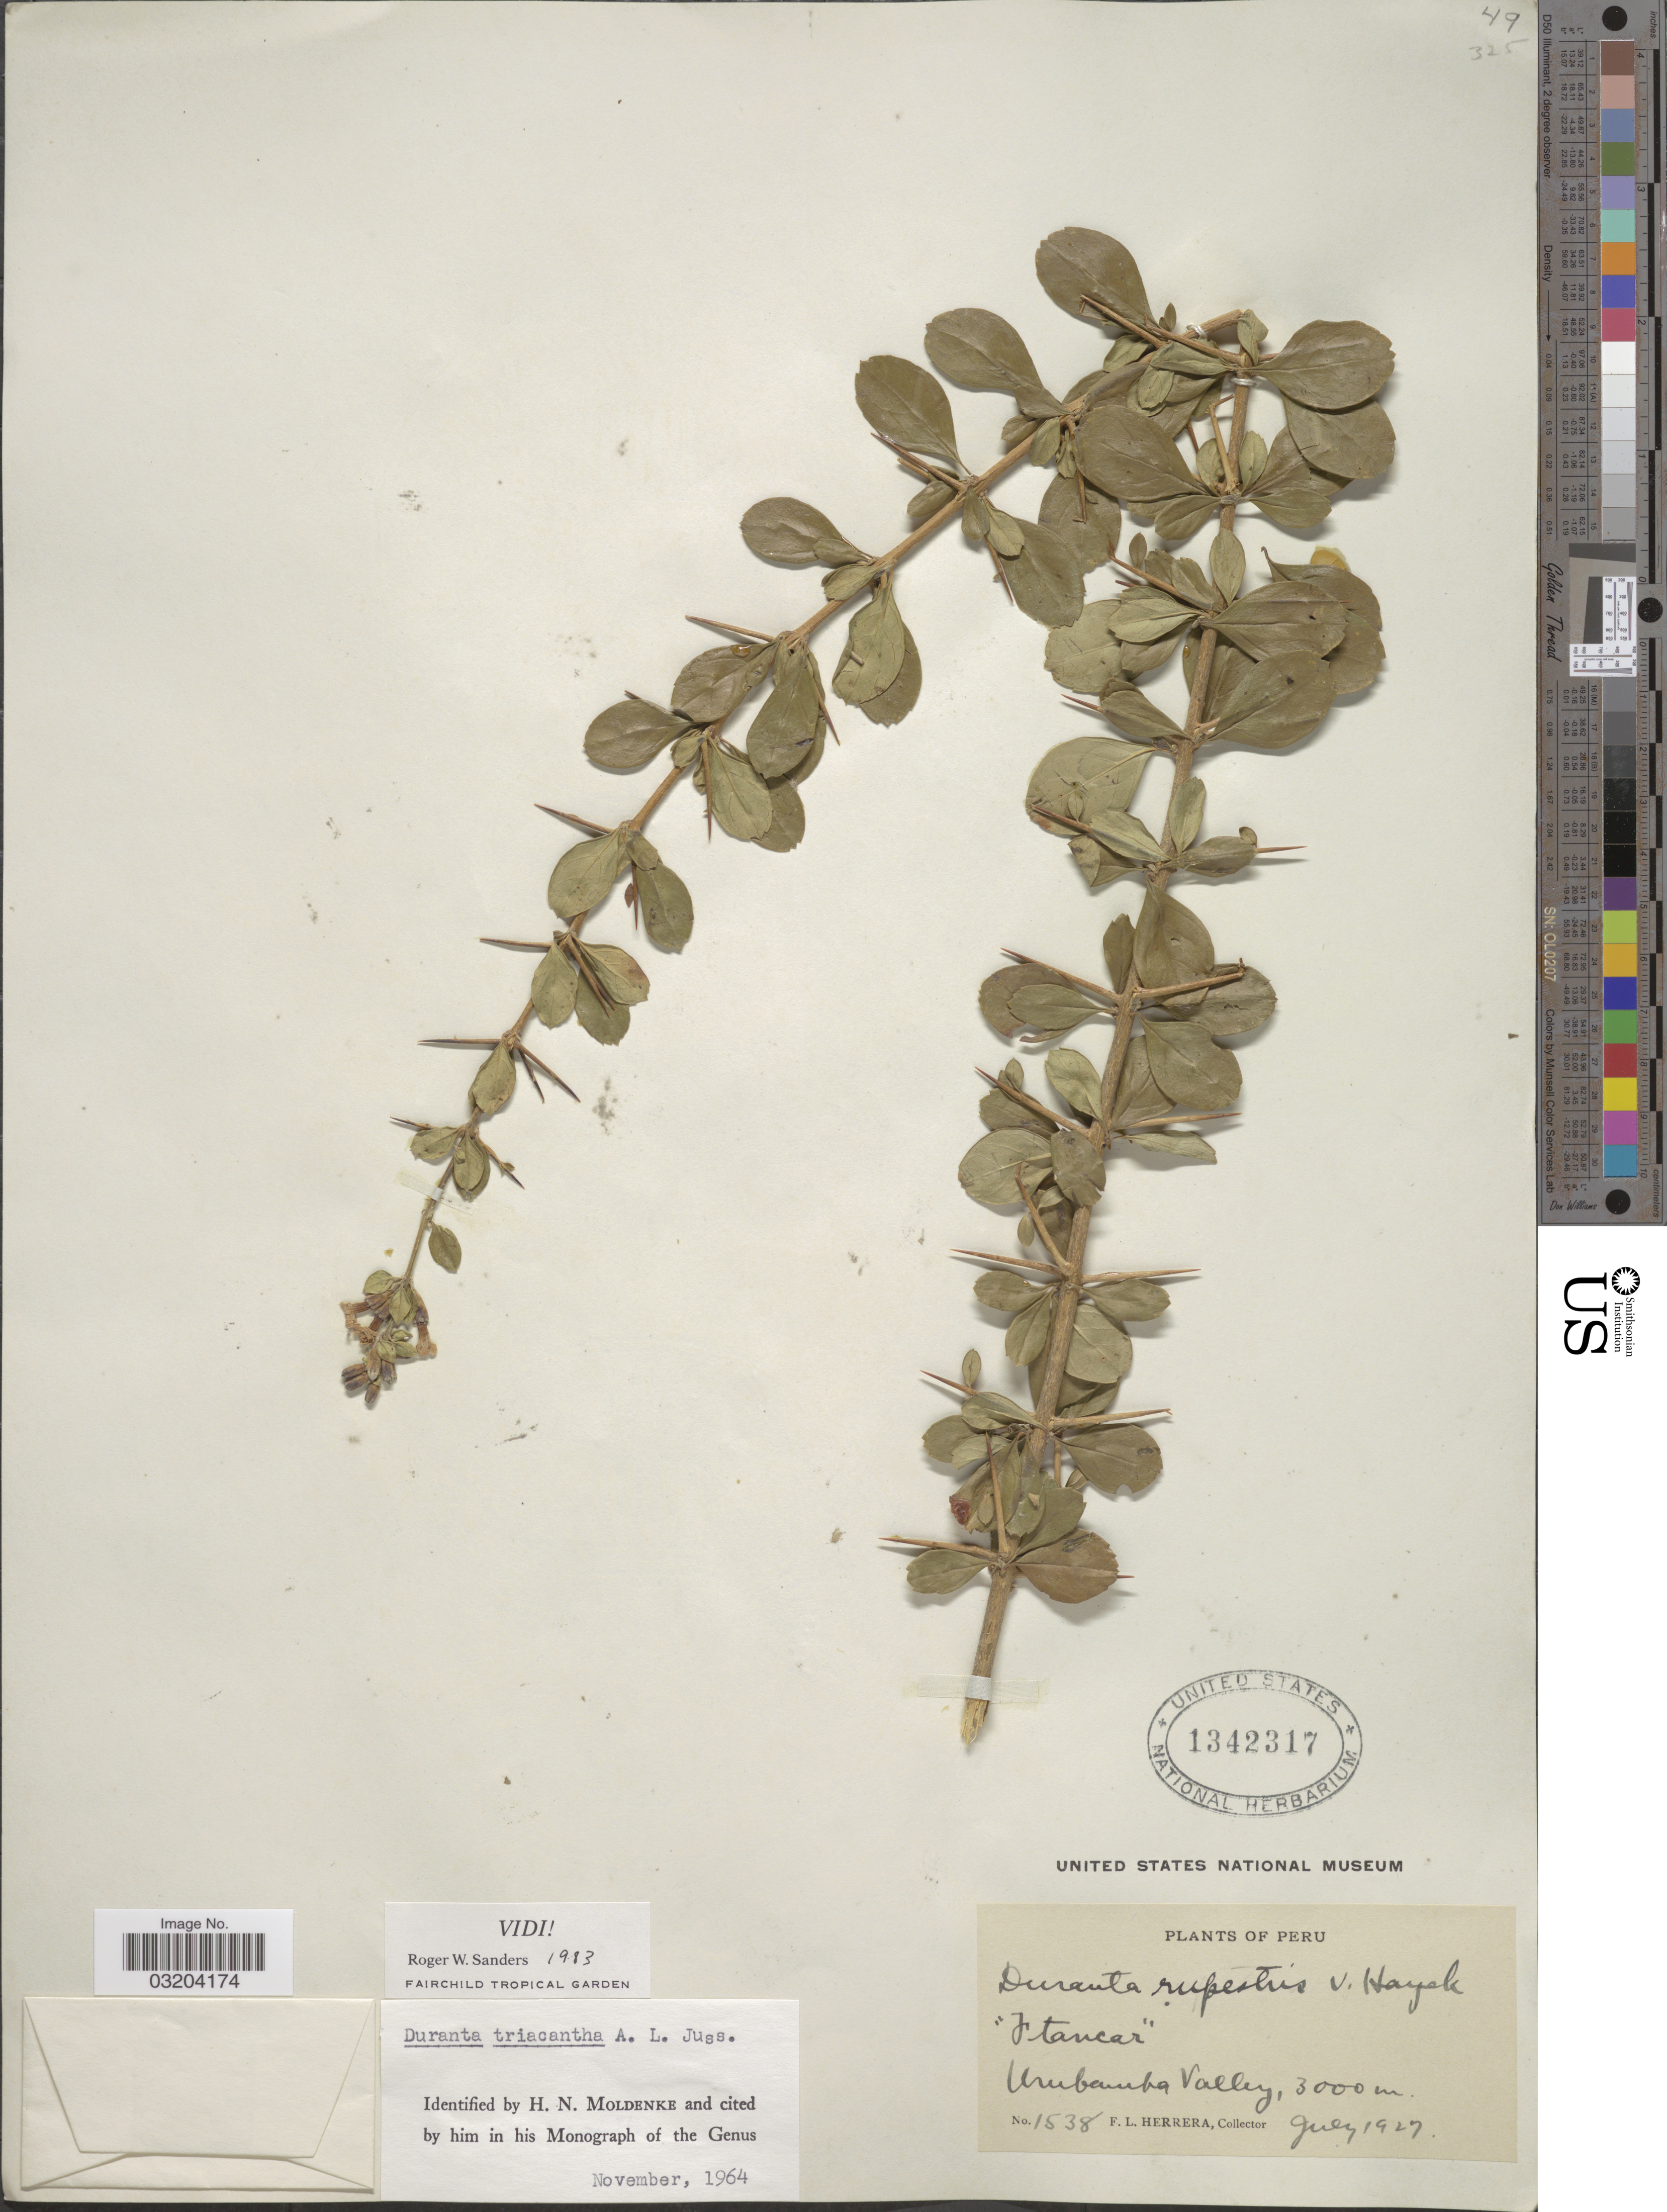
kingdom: Plantae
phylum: Tracheophyta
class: Magnoliopsida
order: Lamiales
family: Verbenaceae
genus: Duranta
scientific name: Duranta sp.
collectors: F. L. Herrera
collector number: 1538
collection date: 1927-07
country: Peru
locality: Urubamba Valley.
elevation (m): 3000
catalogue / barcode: US 1342317